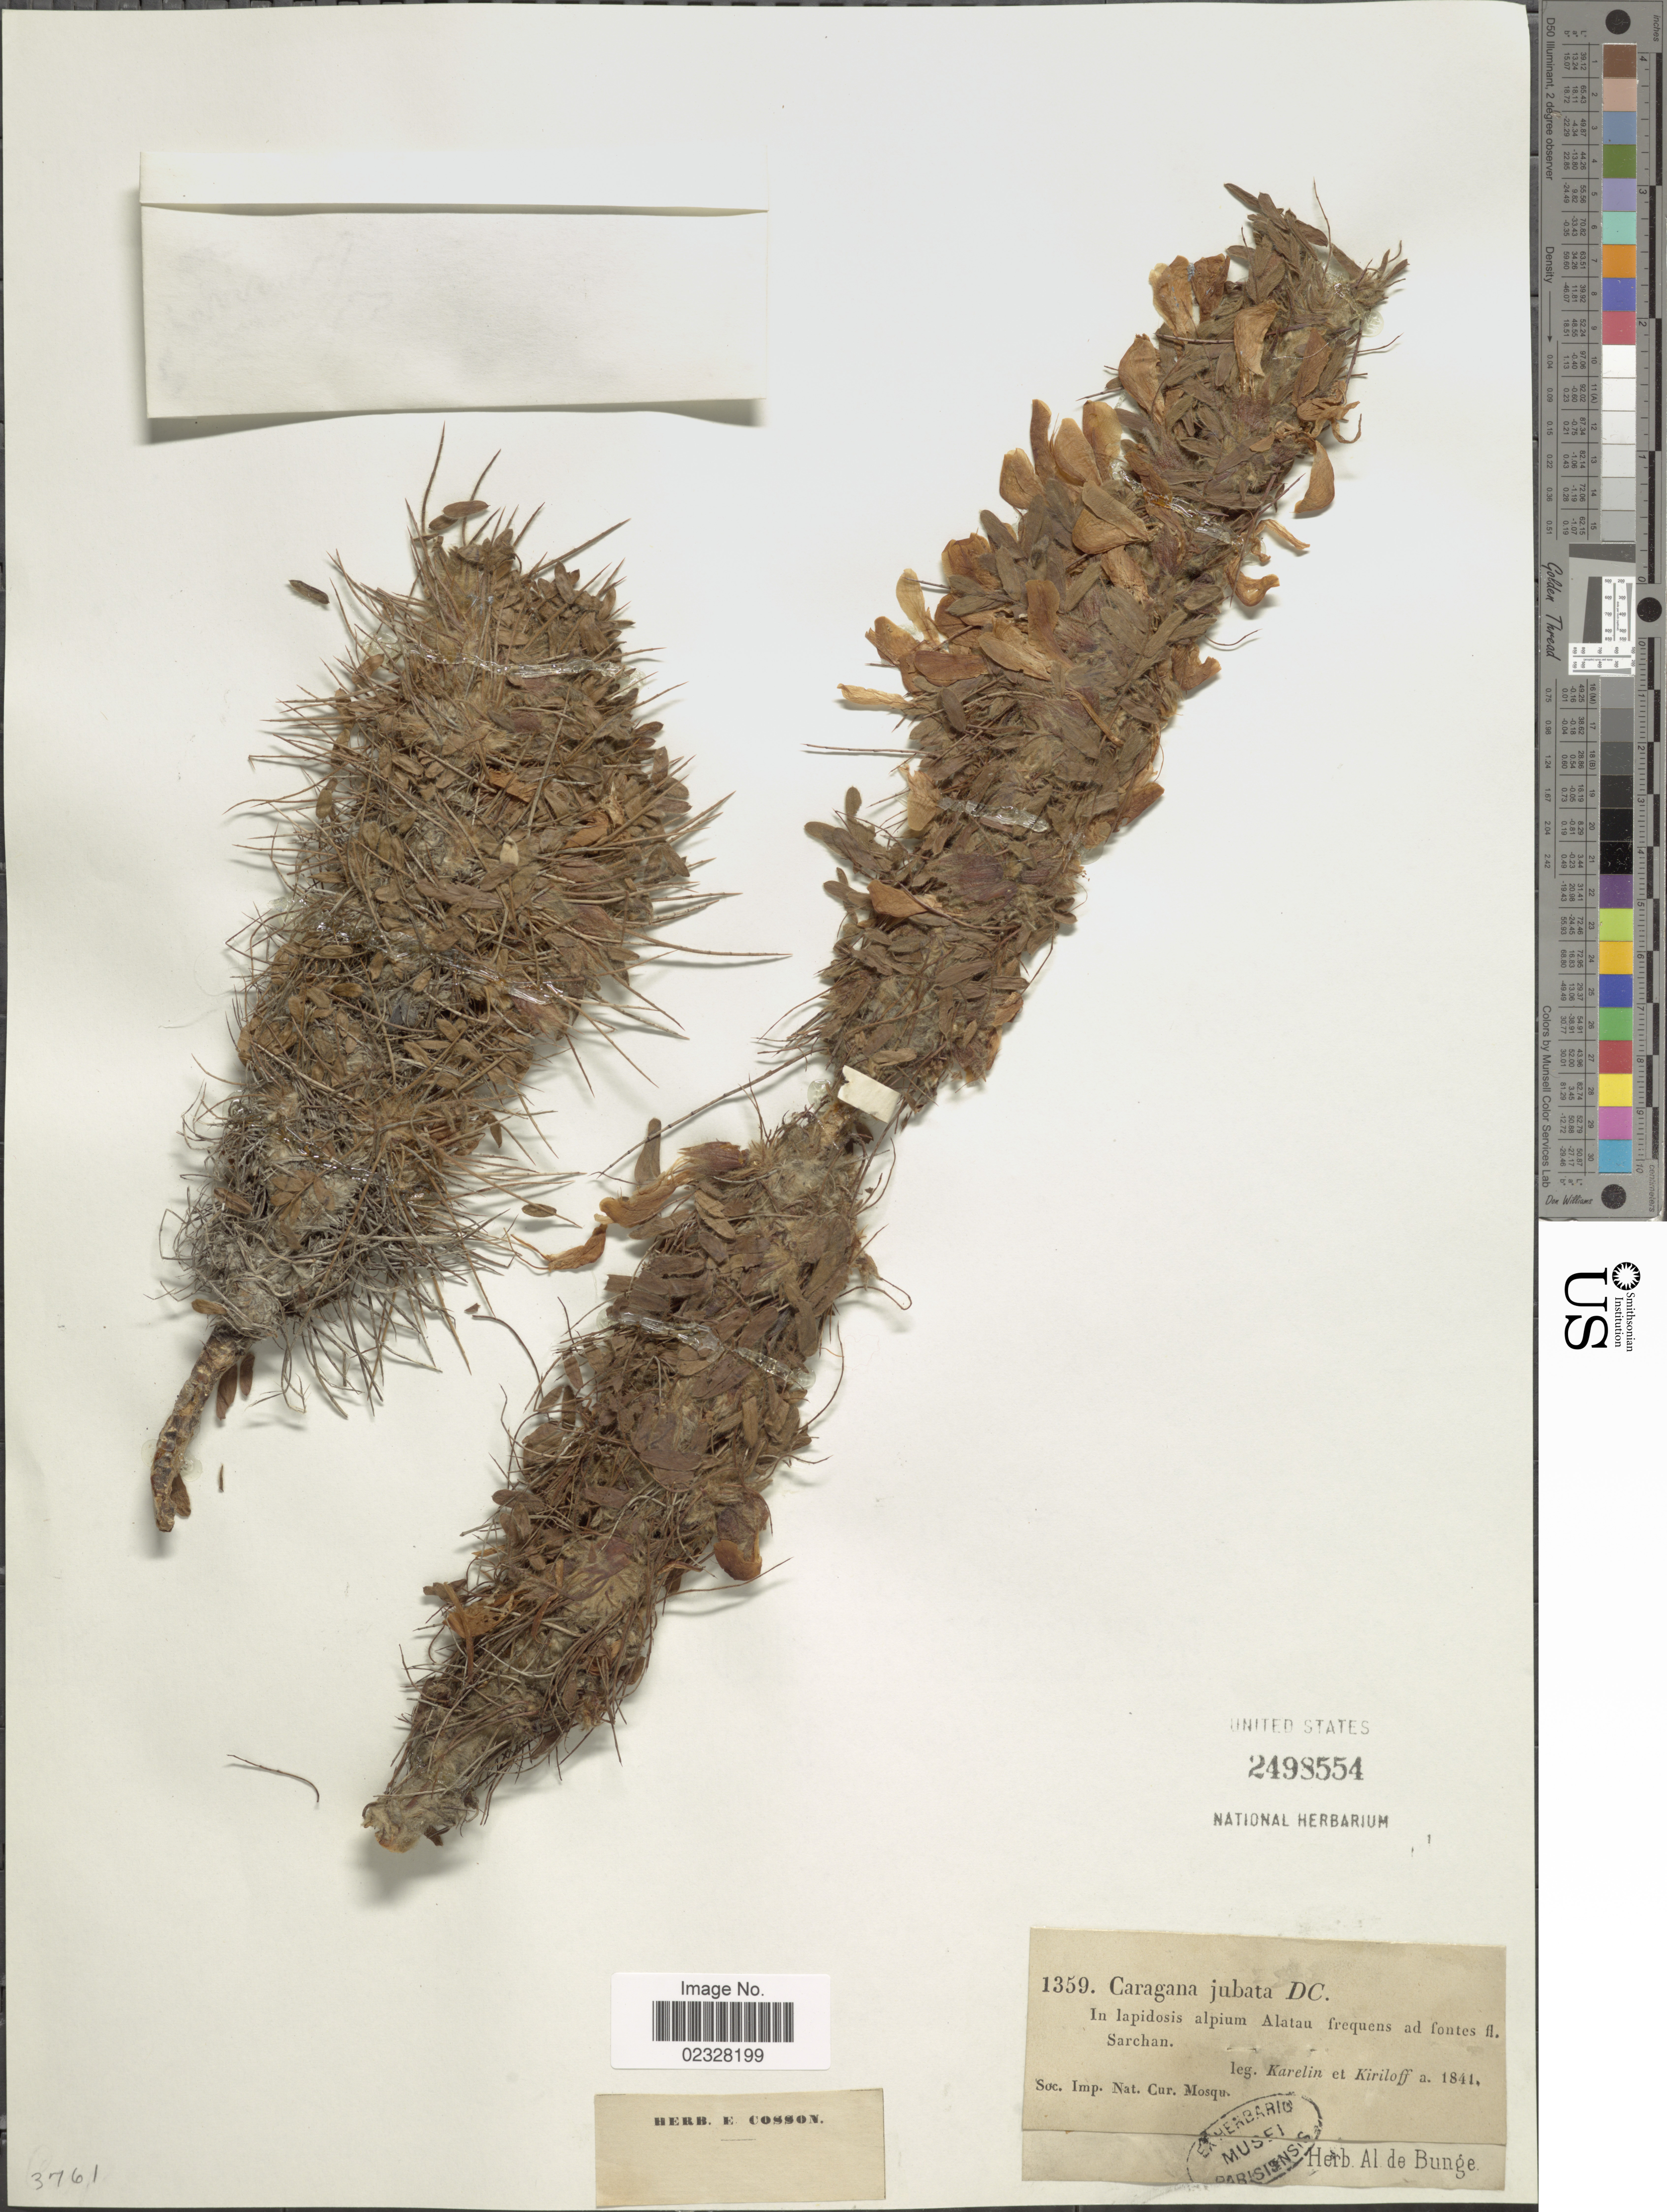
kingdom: Plantae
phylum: Tracheophyta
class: Magnoliopsida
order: Fabales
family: Fabaceae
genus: Caragana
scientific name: Caragana jubata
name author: Poir.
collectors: Karelin & Kiriloff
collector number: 1359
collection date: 1841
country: Russian Federation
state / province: Moscow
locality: In lapidosis alpium Alatau frequens ad fontes fl. Sarchan. Soc. Imp. Nat. Cur. Mosqu.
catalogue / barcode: US 2498554